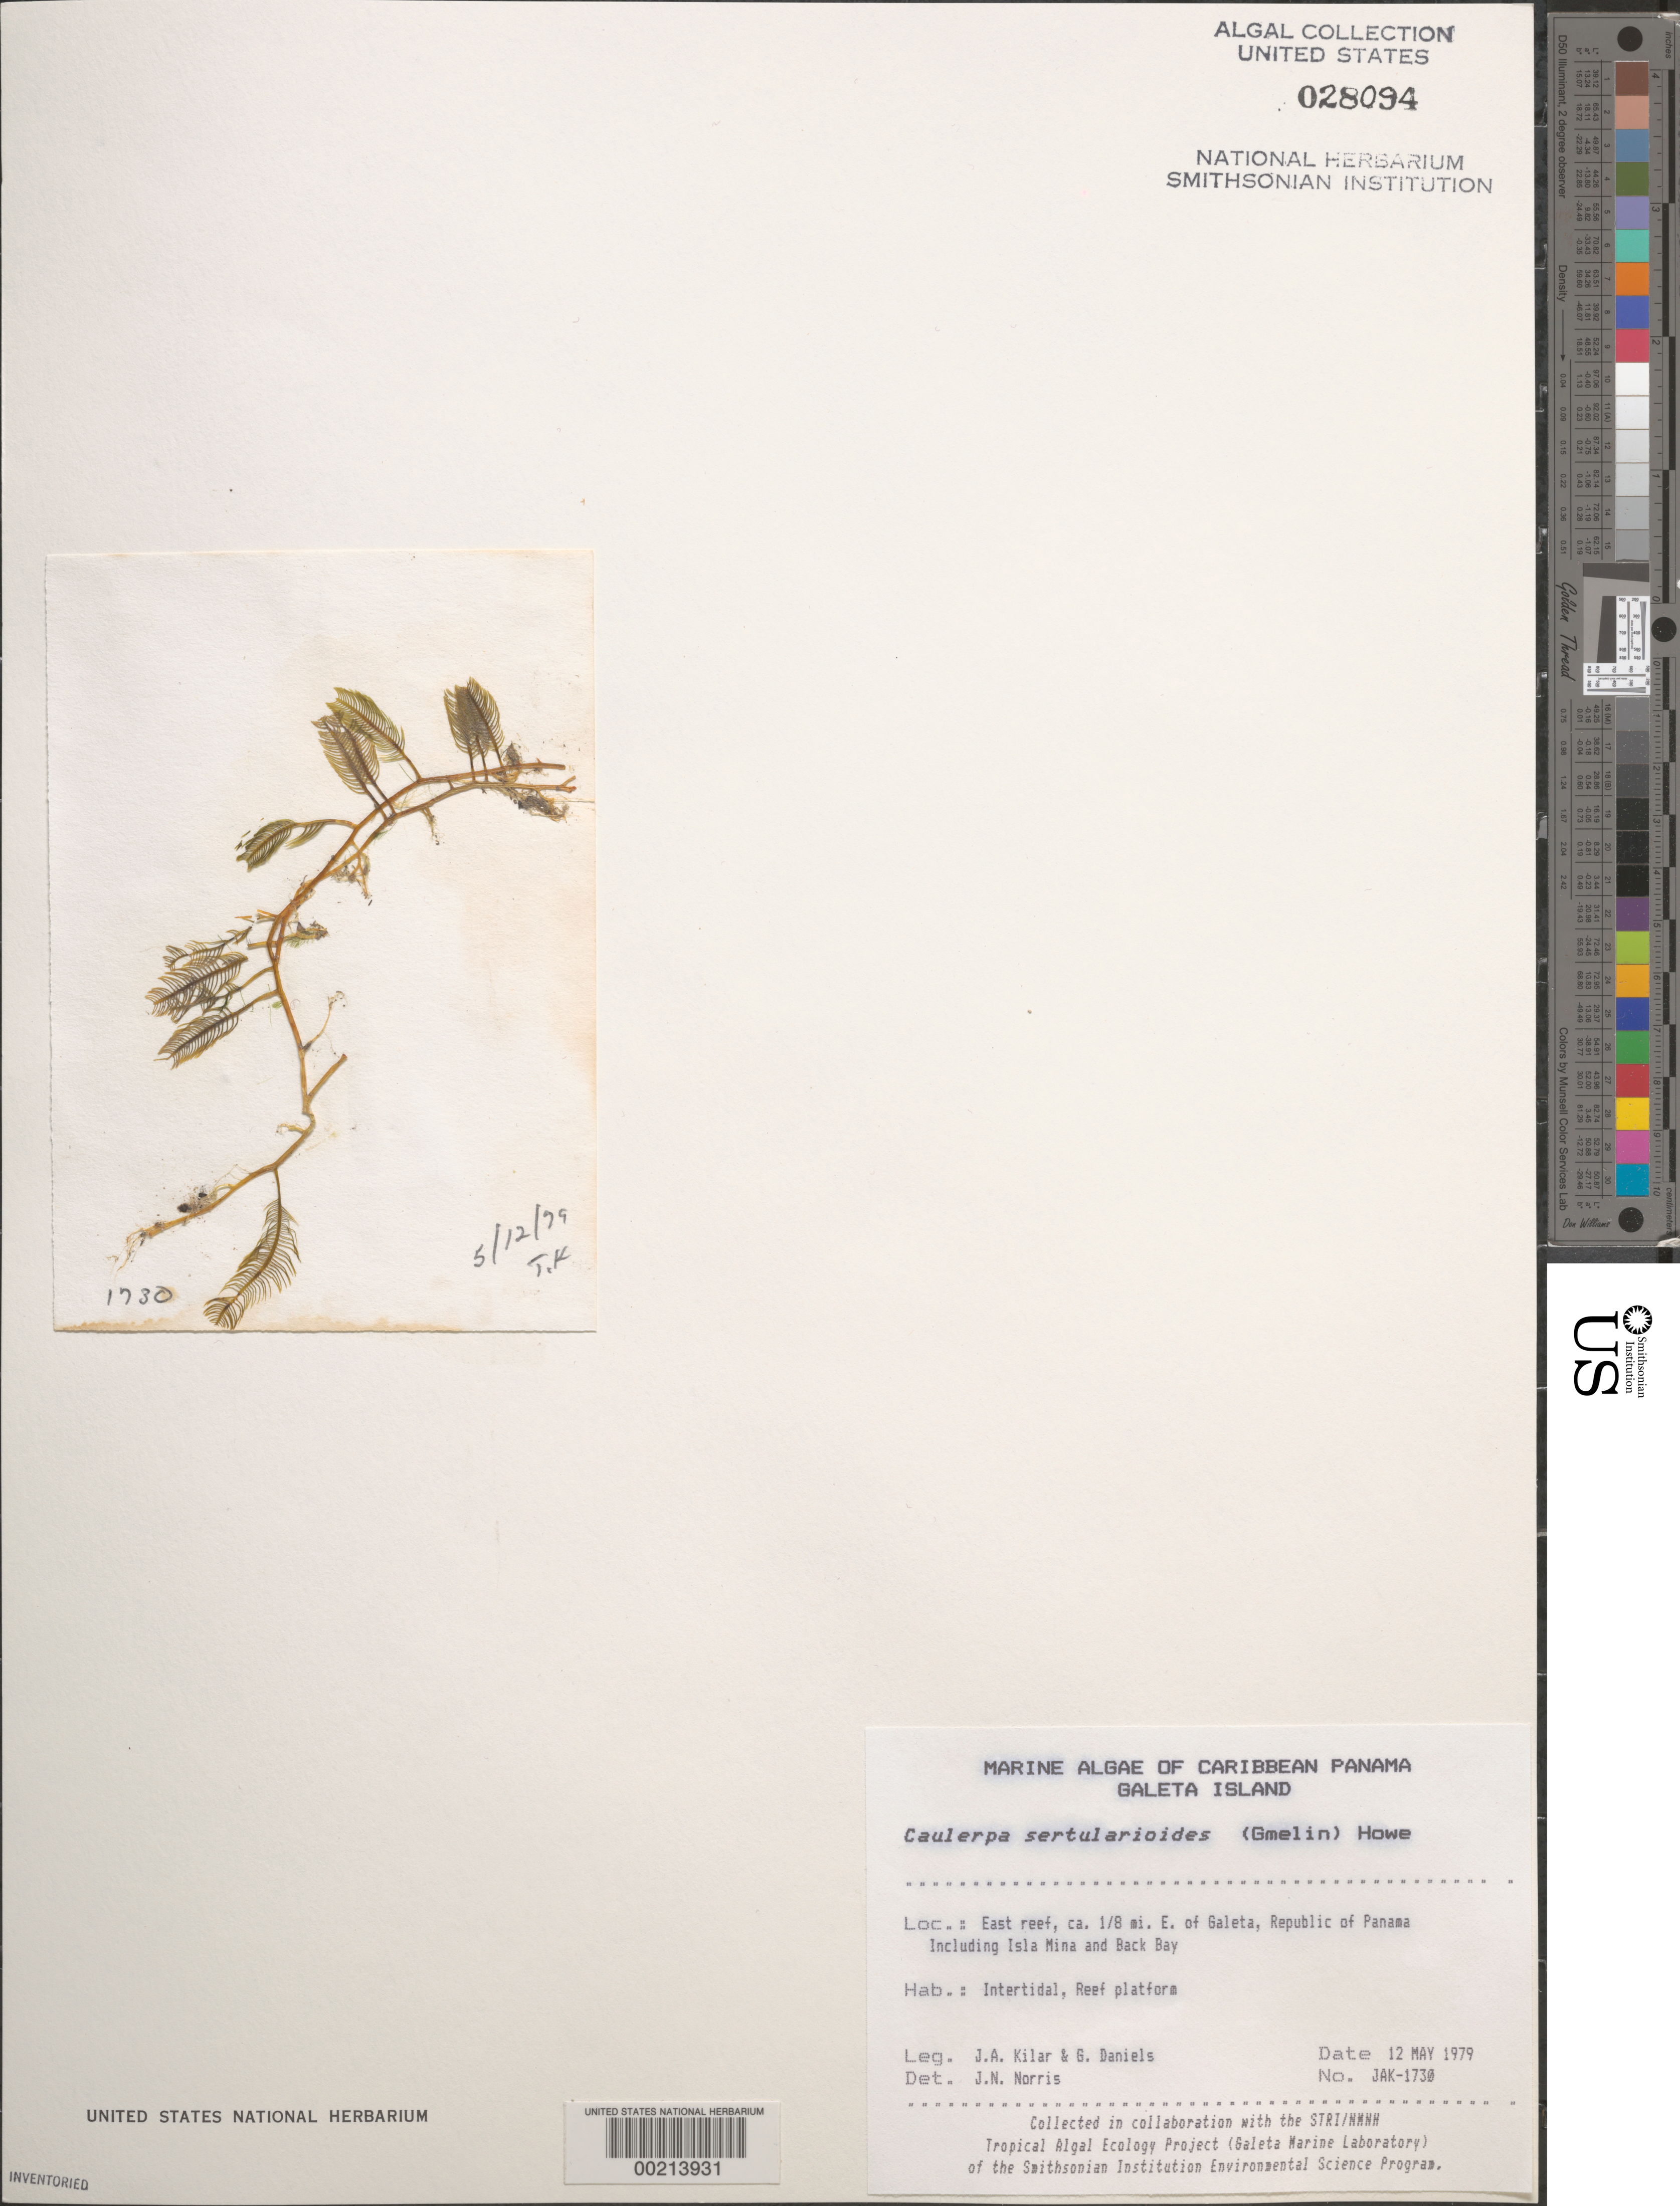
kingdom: Plantae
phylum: Chlorophyta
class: Ulvophyceae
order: Bryopsidales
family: Caulerpaceae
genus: Caulerpa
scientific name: Caulerpa sertularioides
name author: (S.G. Gmel.) M. Howe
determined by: Norris, James N.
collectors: J. A. Kilar & G. S. Daniels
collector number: JAK-1730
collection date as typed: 12 May 1979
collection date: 1979-05-12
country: Panama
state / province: Colón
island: Galeta Island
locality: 1/8th mile east of Galeta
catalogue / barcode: US 28094